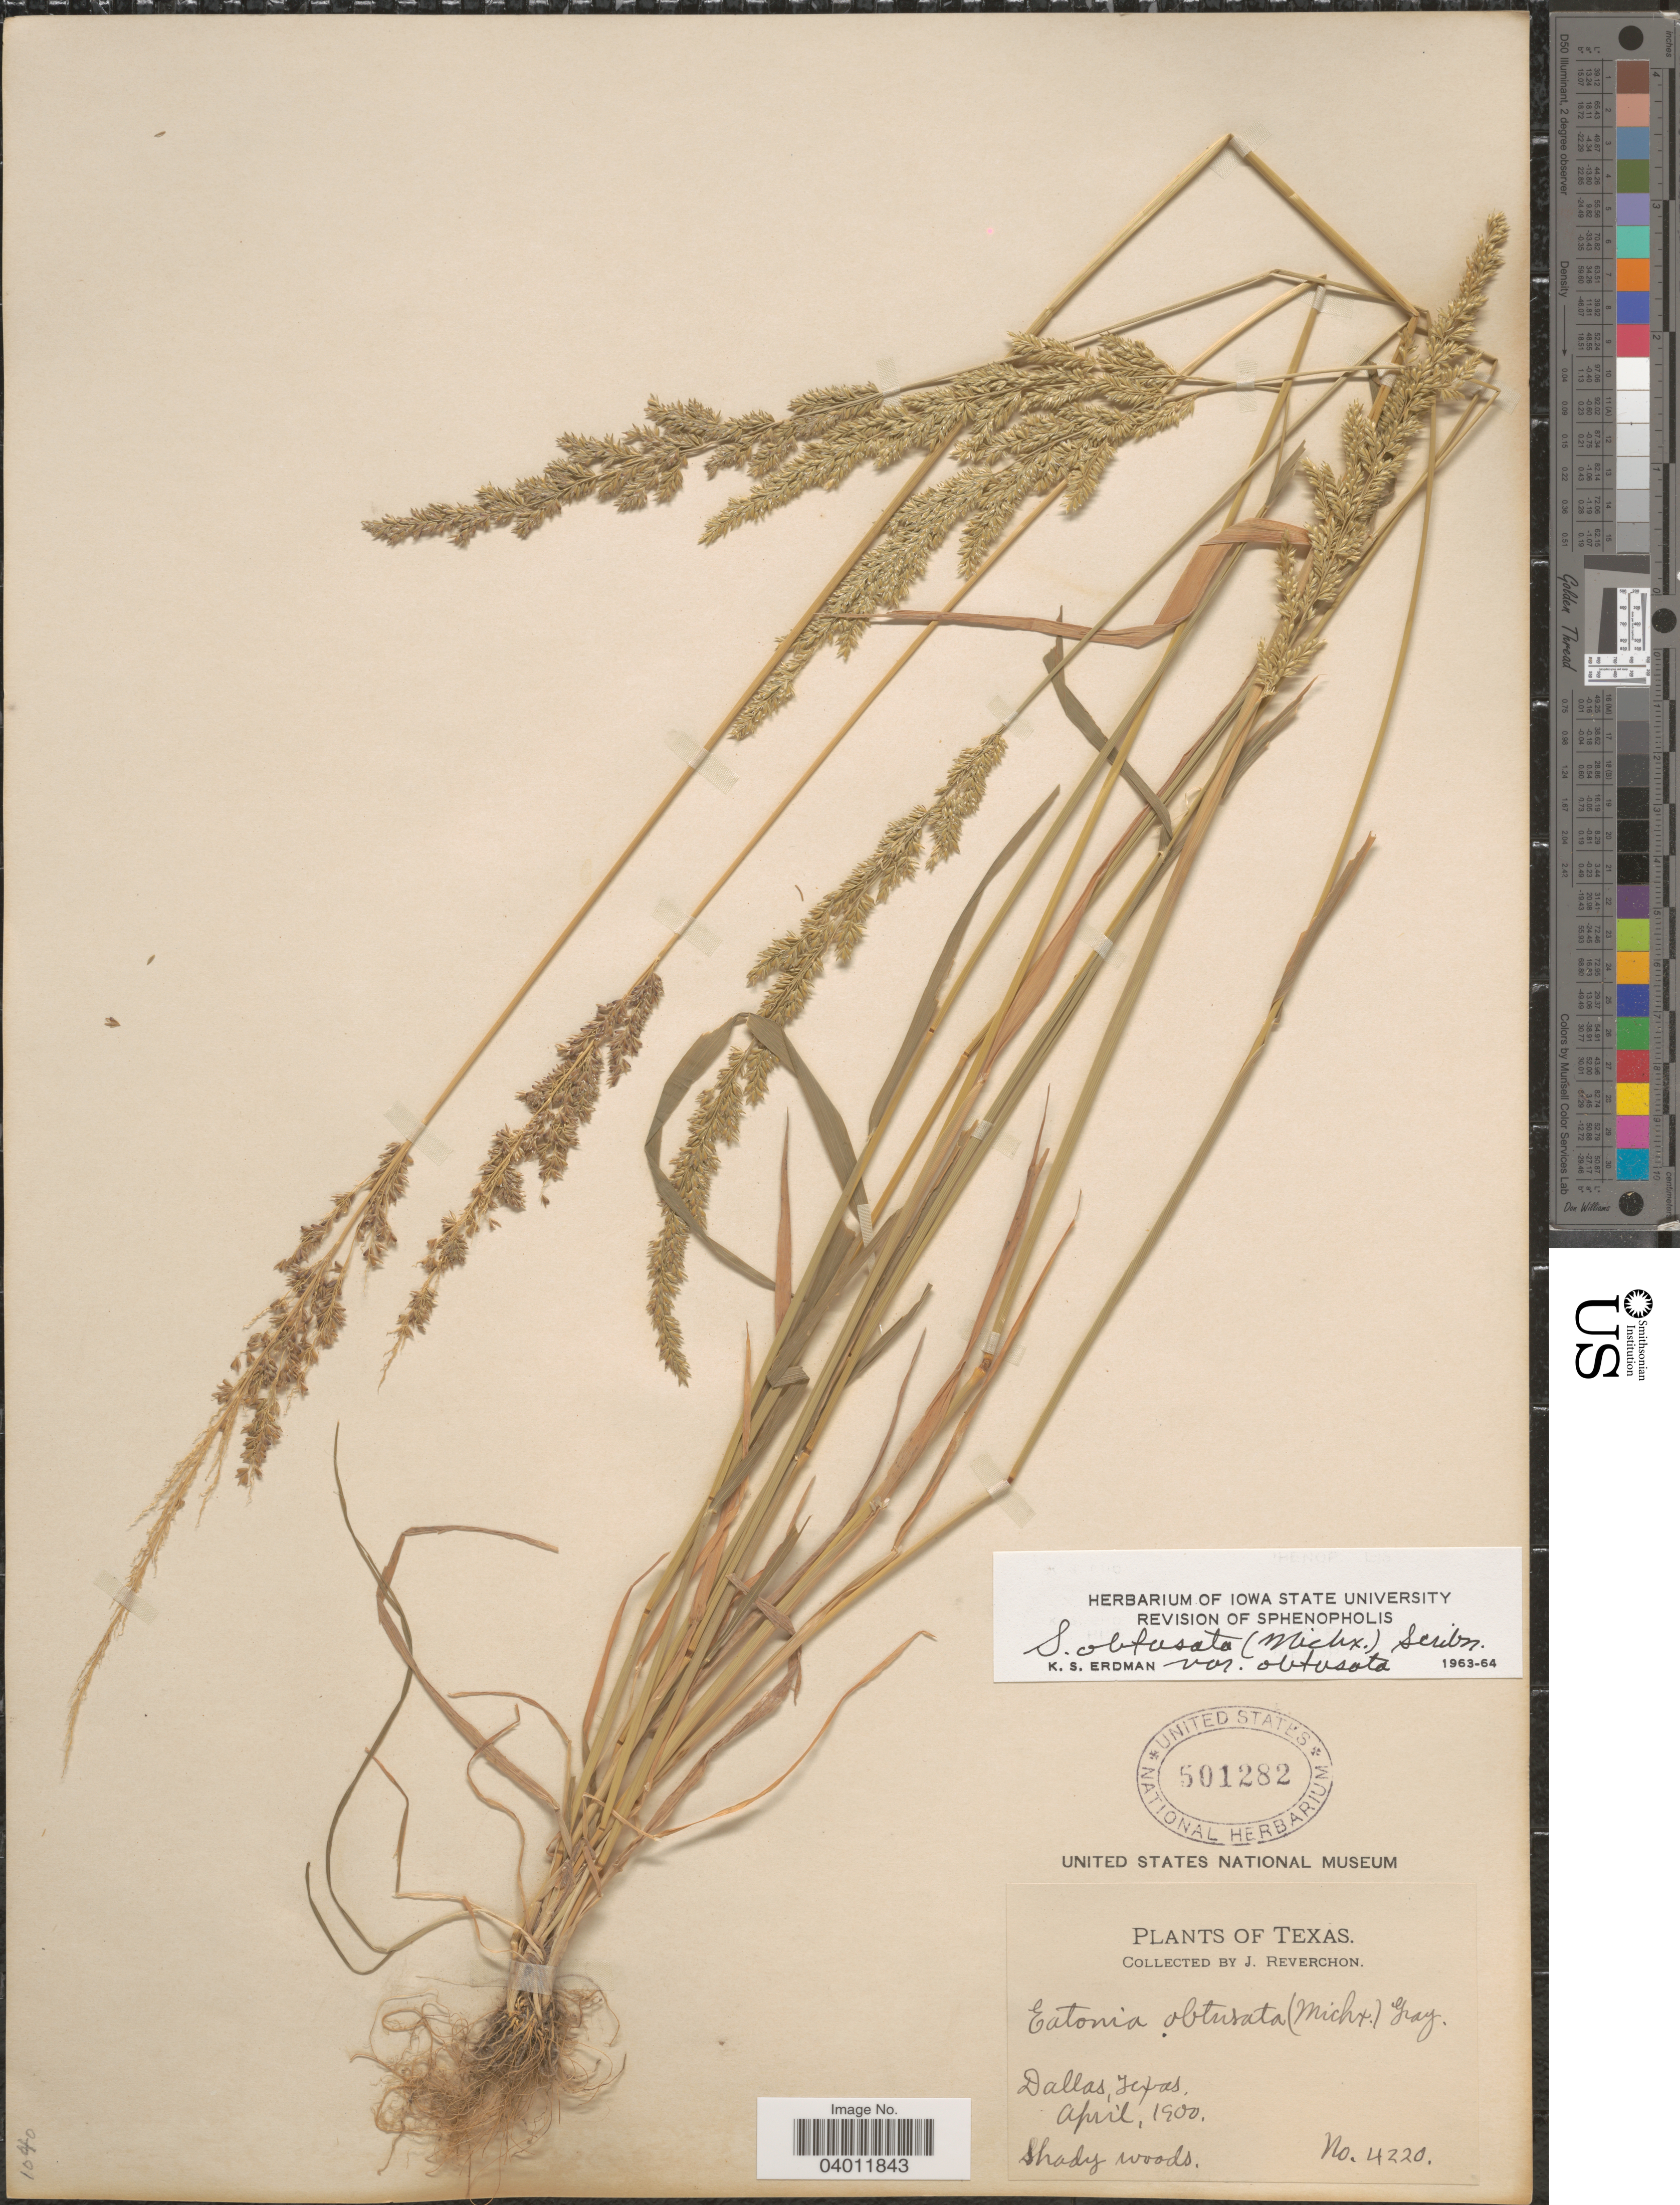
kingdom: Plantae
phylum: Tracheophyta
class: Liliopsida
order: Poales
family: Poaceae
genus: Sphenopholis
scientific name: Sphenopholis obtusata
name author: (Michx.) Scribn.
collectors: J. Reverchon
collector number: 4220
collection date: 1900-04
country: United States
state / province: Texas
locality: Dallas.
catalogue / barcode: US 501282